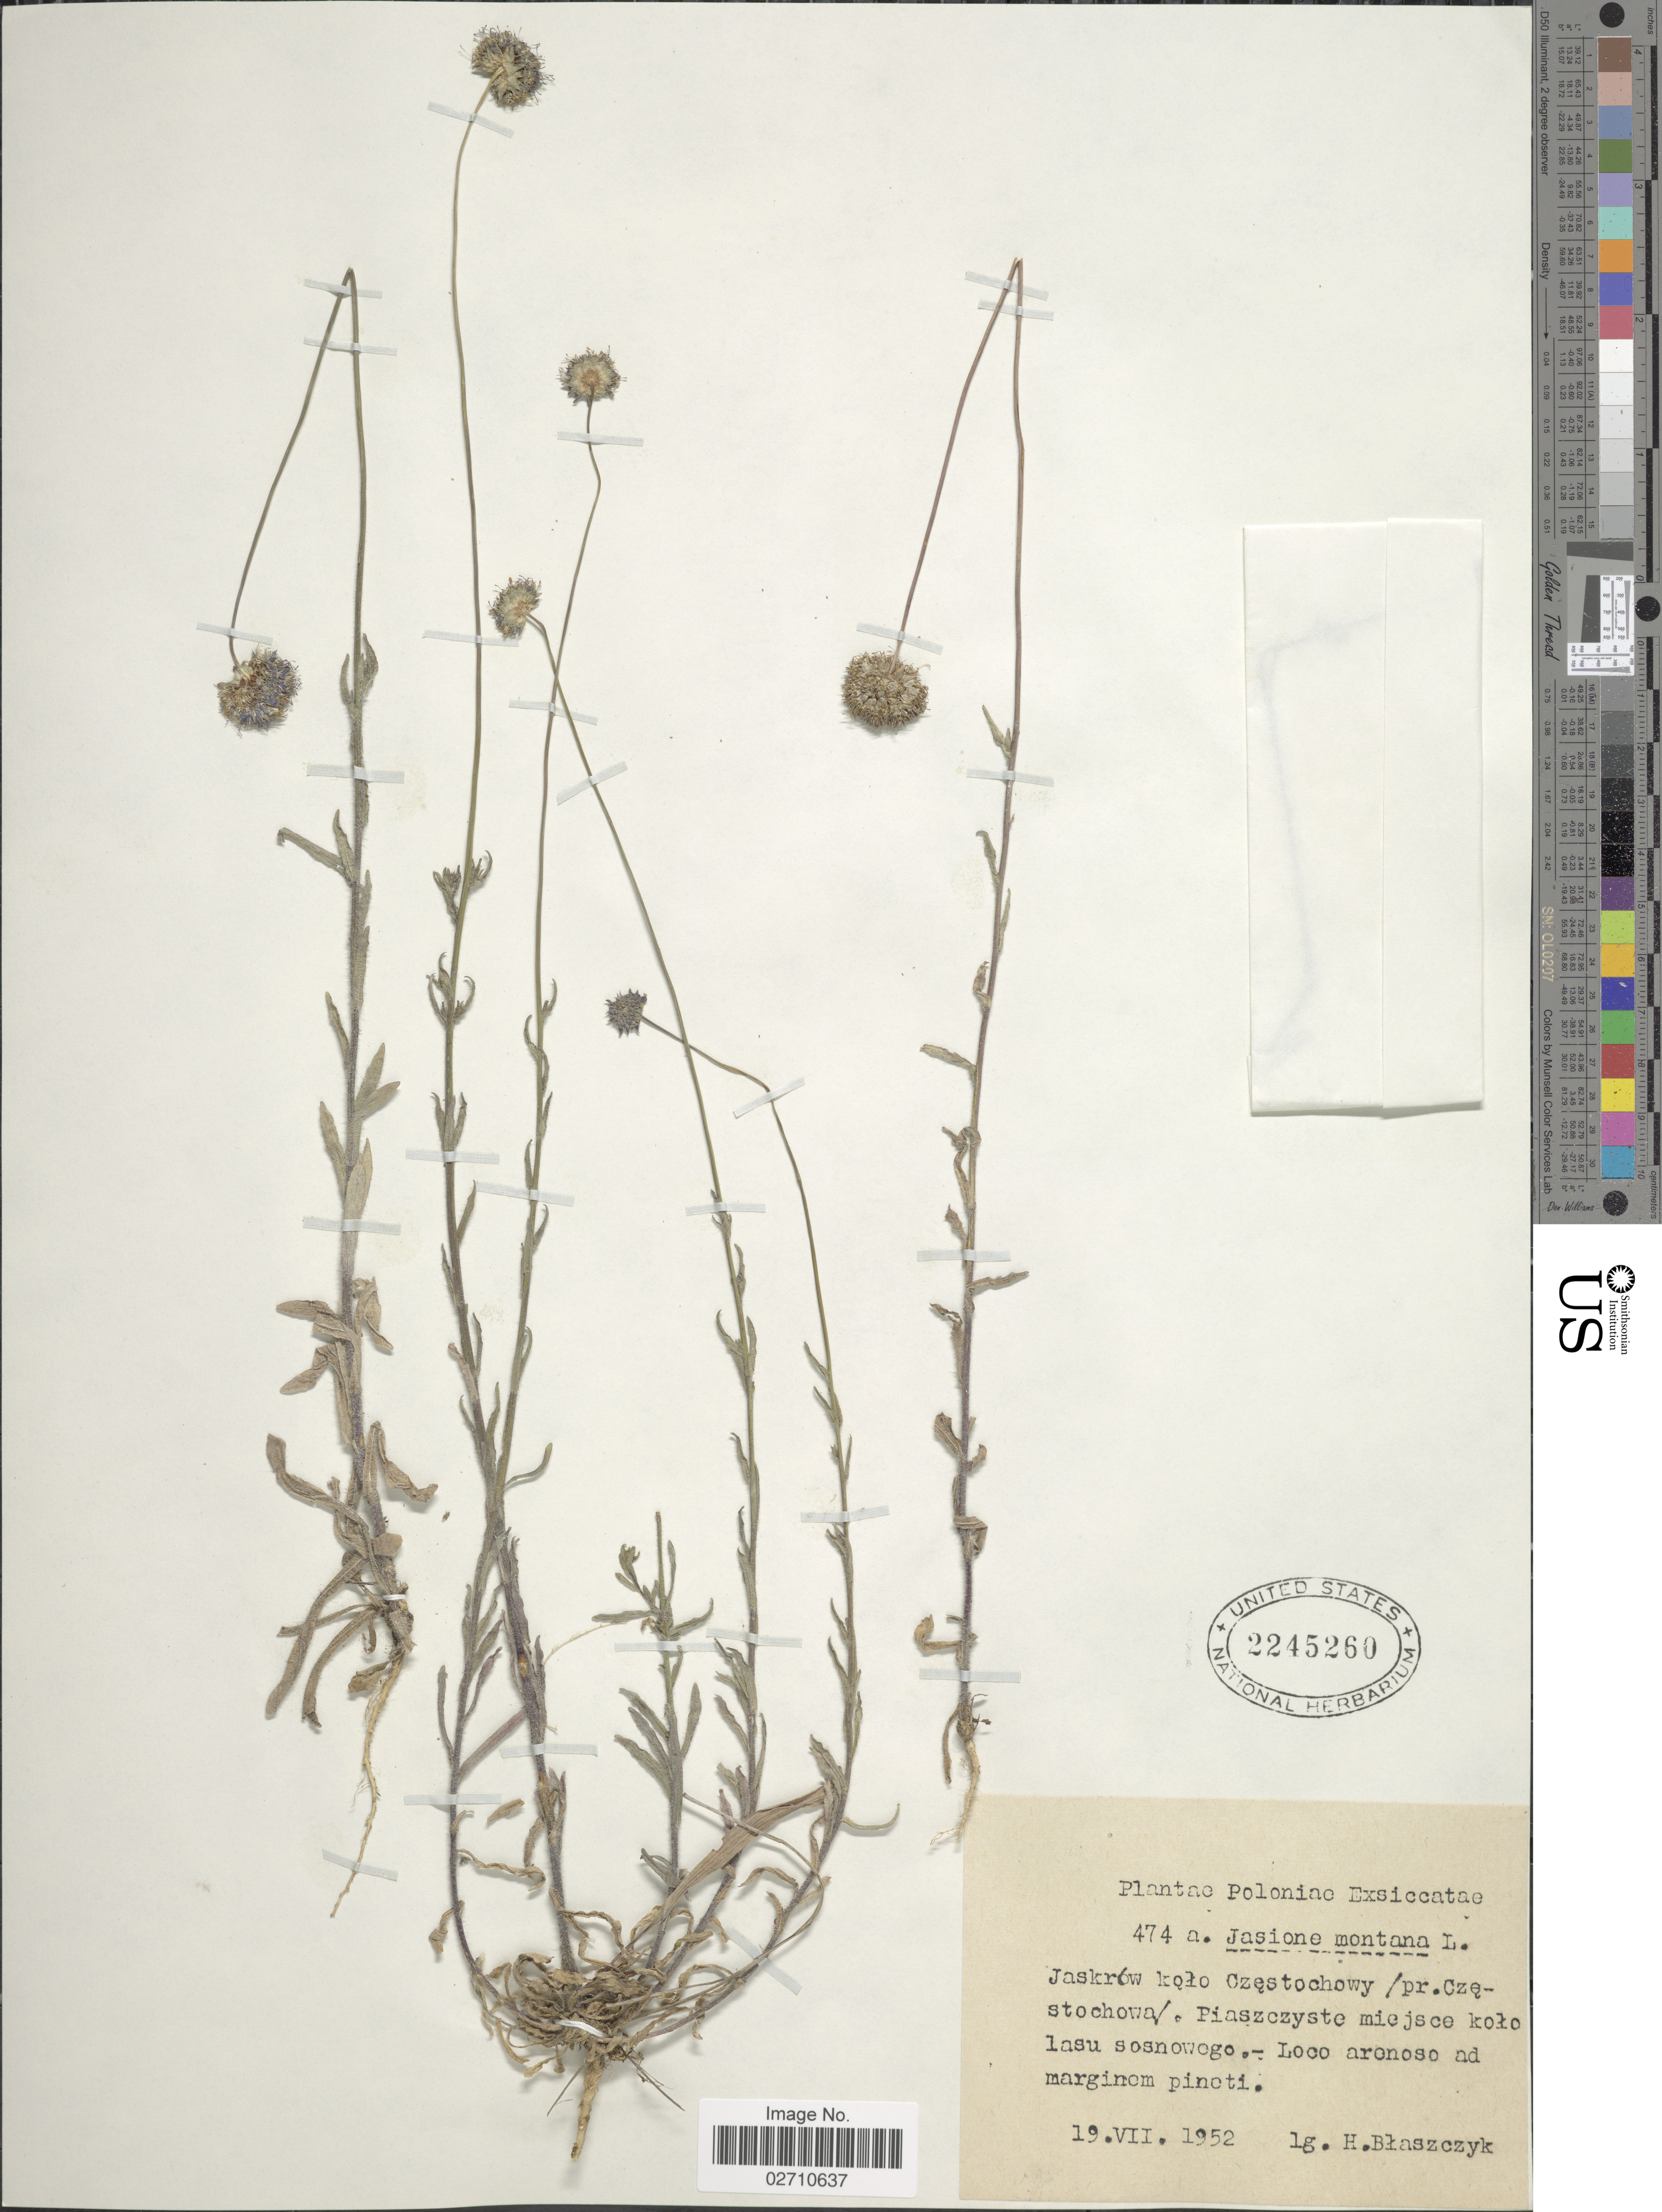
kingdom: Plantae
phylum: Tracheophyta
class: Magnoliopsida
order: Asterales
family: Campanulaceae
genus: Jasione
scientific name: Jasione montana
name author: L.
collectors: H. Blaszczyk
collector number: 474a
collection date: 1952-07-19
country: Poland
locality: Jaskrow kolo Czestochowy/pr. Czestochowa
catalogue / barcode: US 2245260